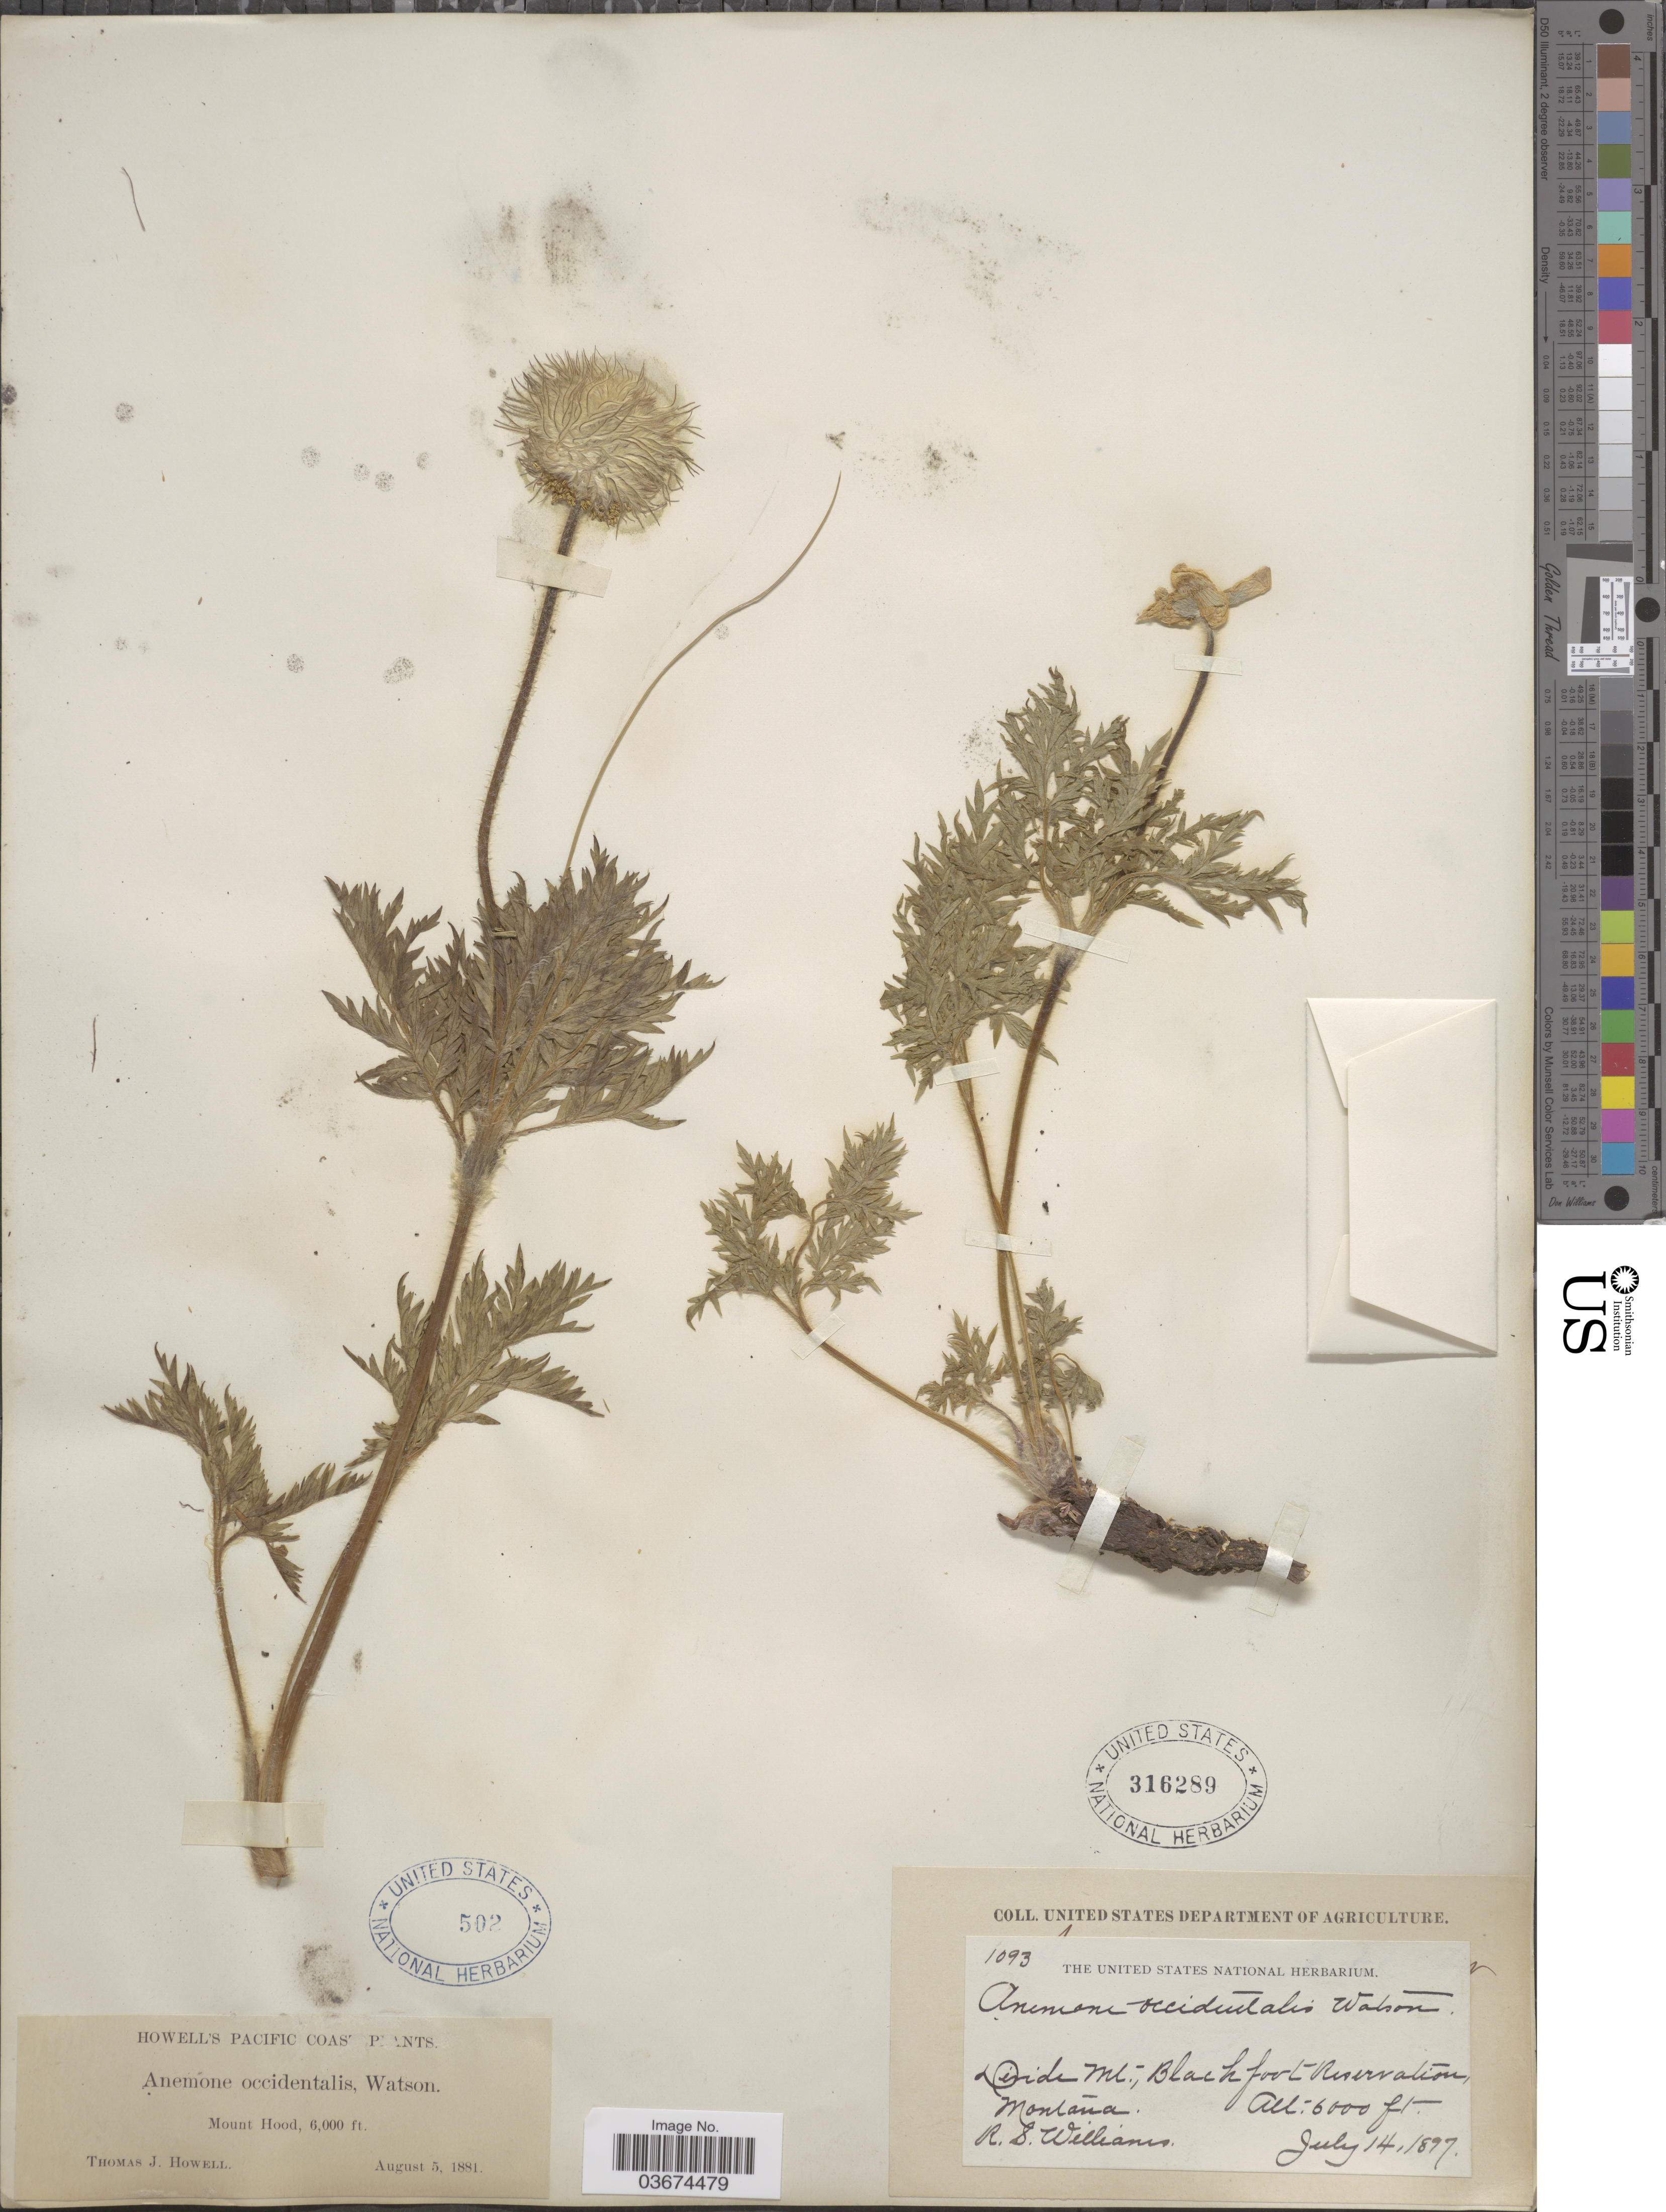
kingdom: Plantae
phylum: Tracheophyta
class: Magnoliopsida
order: Ranunculales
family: Ranunculaceae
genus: Pulsatilla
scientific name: Pulsatilla occidentalis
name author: (S. Watson) Freyn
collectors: R. S. Williams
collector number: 1093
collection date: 1897-07-14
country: United States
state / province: Montana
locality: Divide Mt., Blackfoot Reservation.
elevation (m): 1829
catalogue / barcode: US 316289